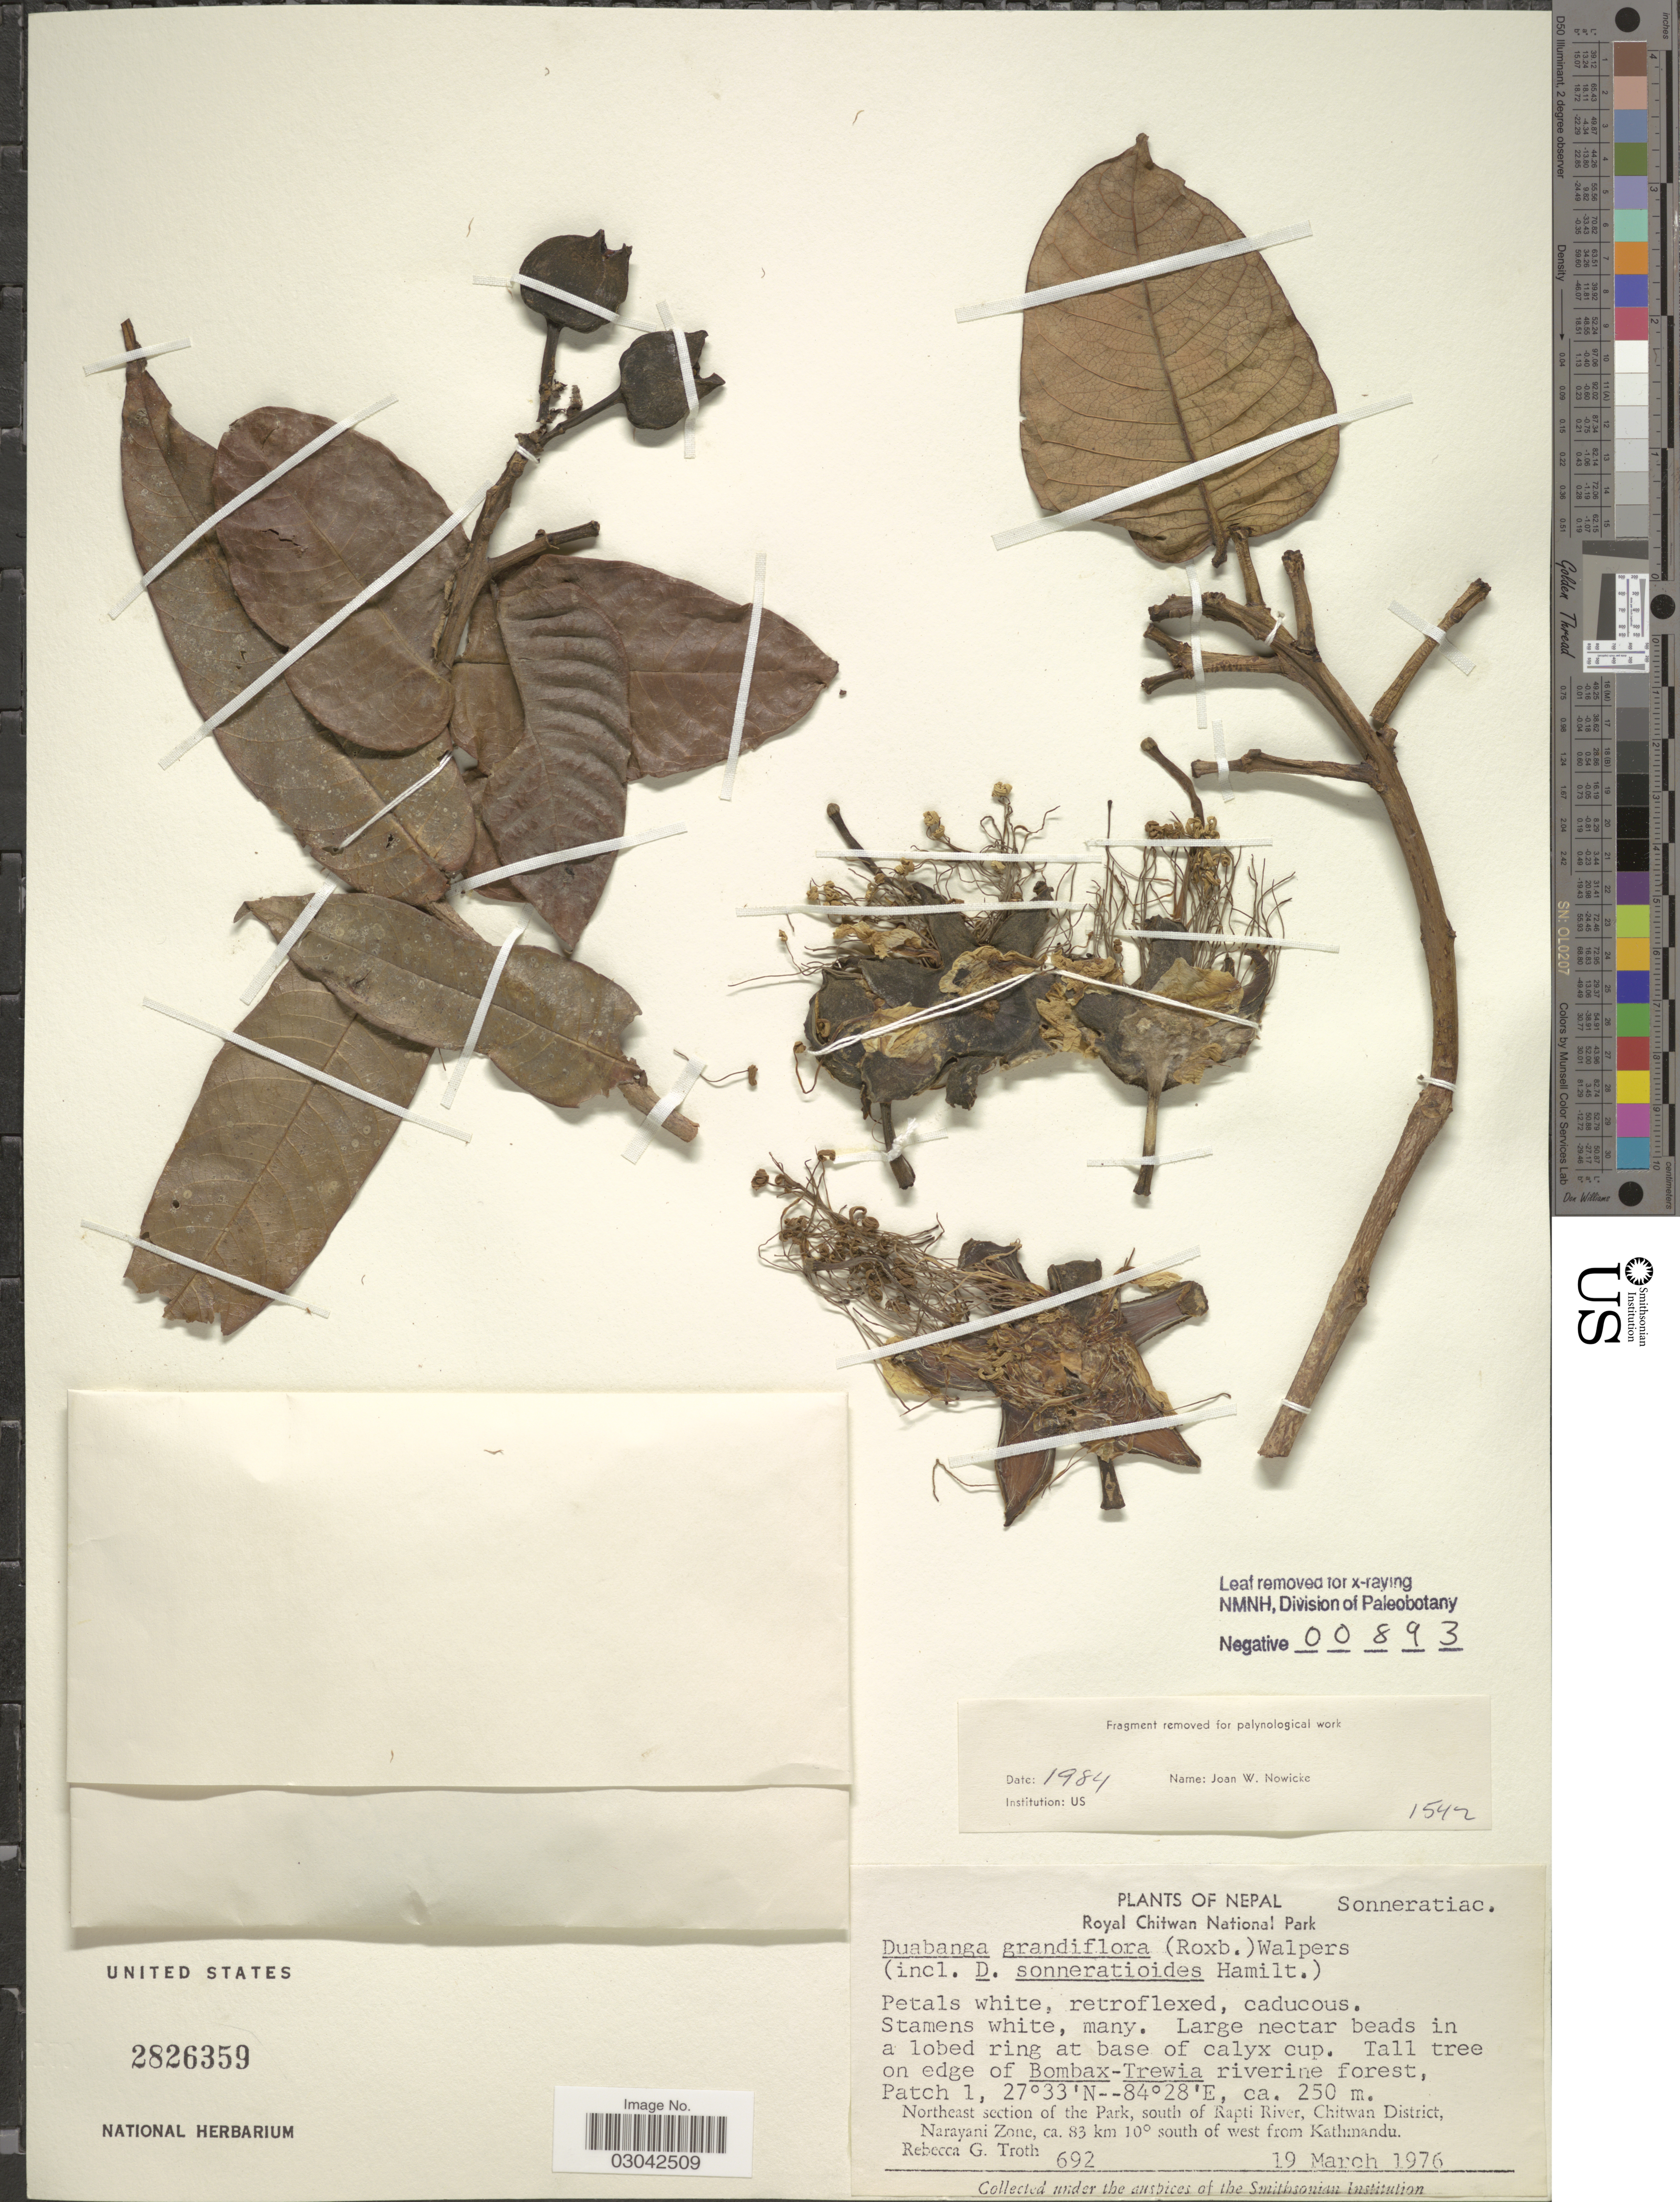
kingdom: Plantae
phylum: Tracheophyta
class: Magnoliopsida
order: Myrtales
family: Lythraceae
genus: Duabanga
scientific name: Duabanga grandiflora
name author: (Roxb. ex DC.) Walp.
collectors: R. Troth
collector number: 692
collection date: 1976-03-19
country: Nepal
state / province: Narayani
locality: Royal Chitwan National Park. Patch 1. Northeast section of the Park, south of Rapti River, Chitwan District, Narayani Zone, ca. 83 km 10° south of west from Kathmandu.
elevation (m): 250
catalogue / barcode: US 2826359